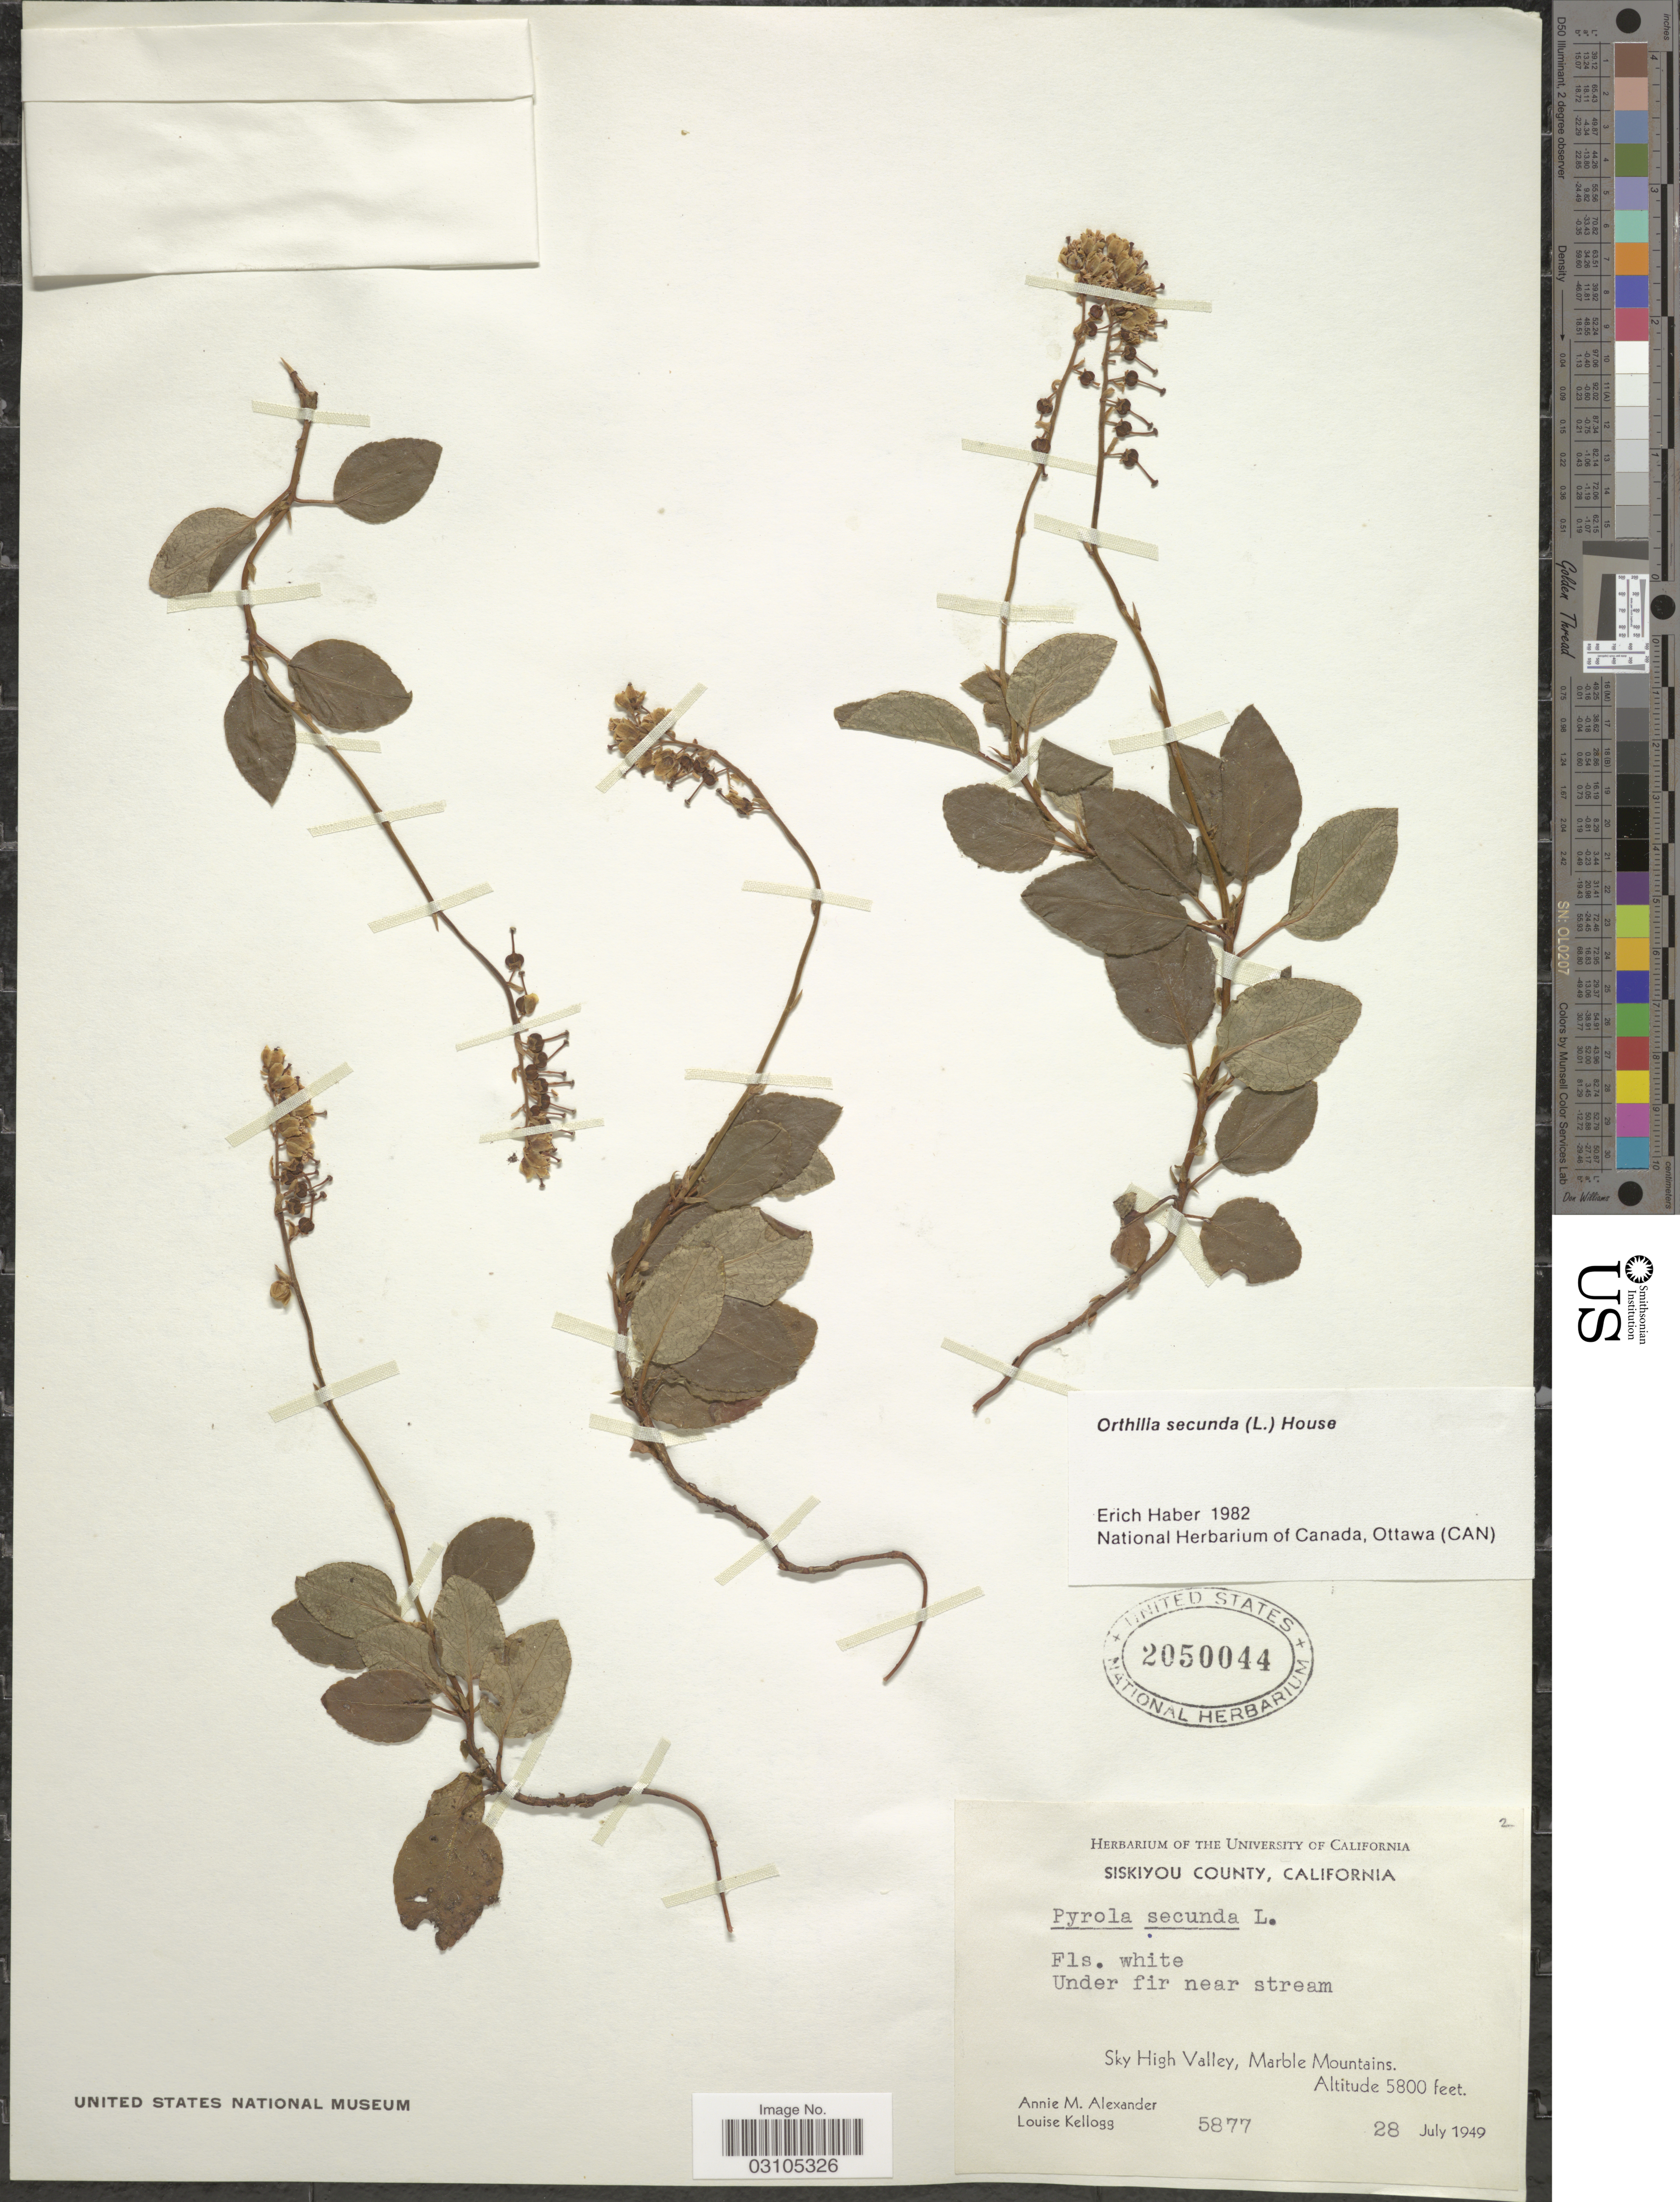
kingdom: Plantae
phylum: Tracheophyta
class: Magnoliopsida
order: Ericales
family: Ericaceae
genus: Orthilia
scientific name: Orthilia secunda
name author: (L.) House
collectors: A. M. Alexander & L. Kellogg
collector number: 5877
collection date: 1949-07-28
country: United States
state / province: California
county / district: Siskiyou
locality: Siskiyou County. Sky High Valley, Marble Mountains.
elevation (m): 1768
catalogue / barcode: US 2050044